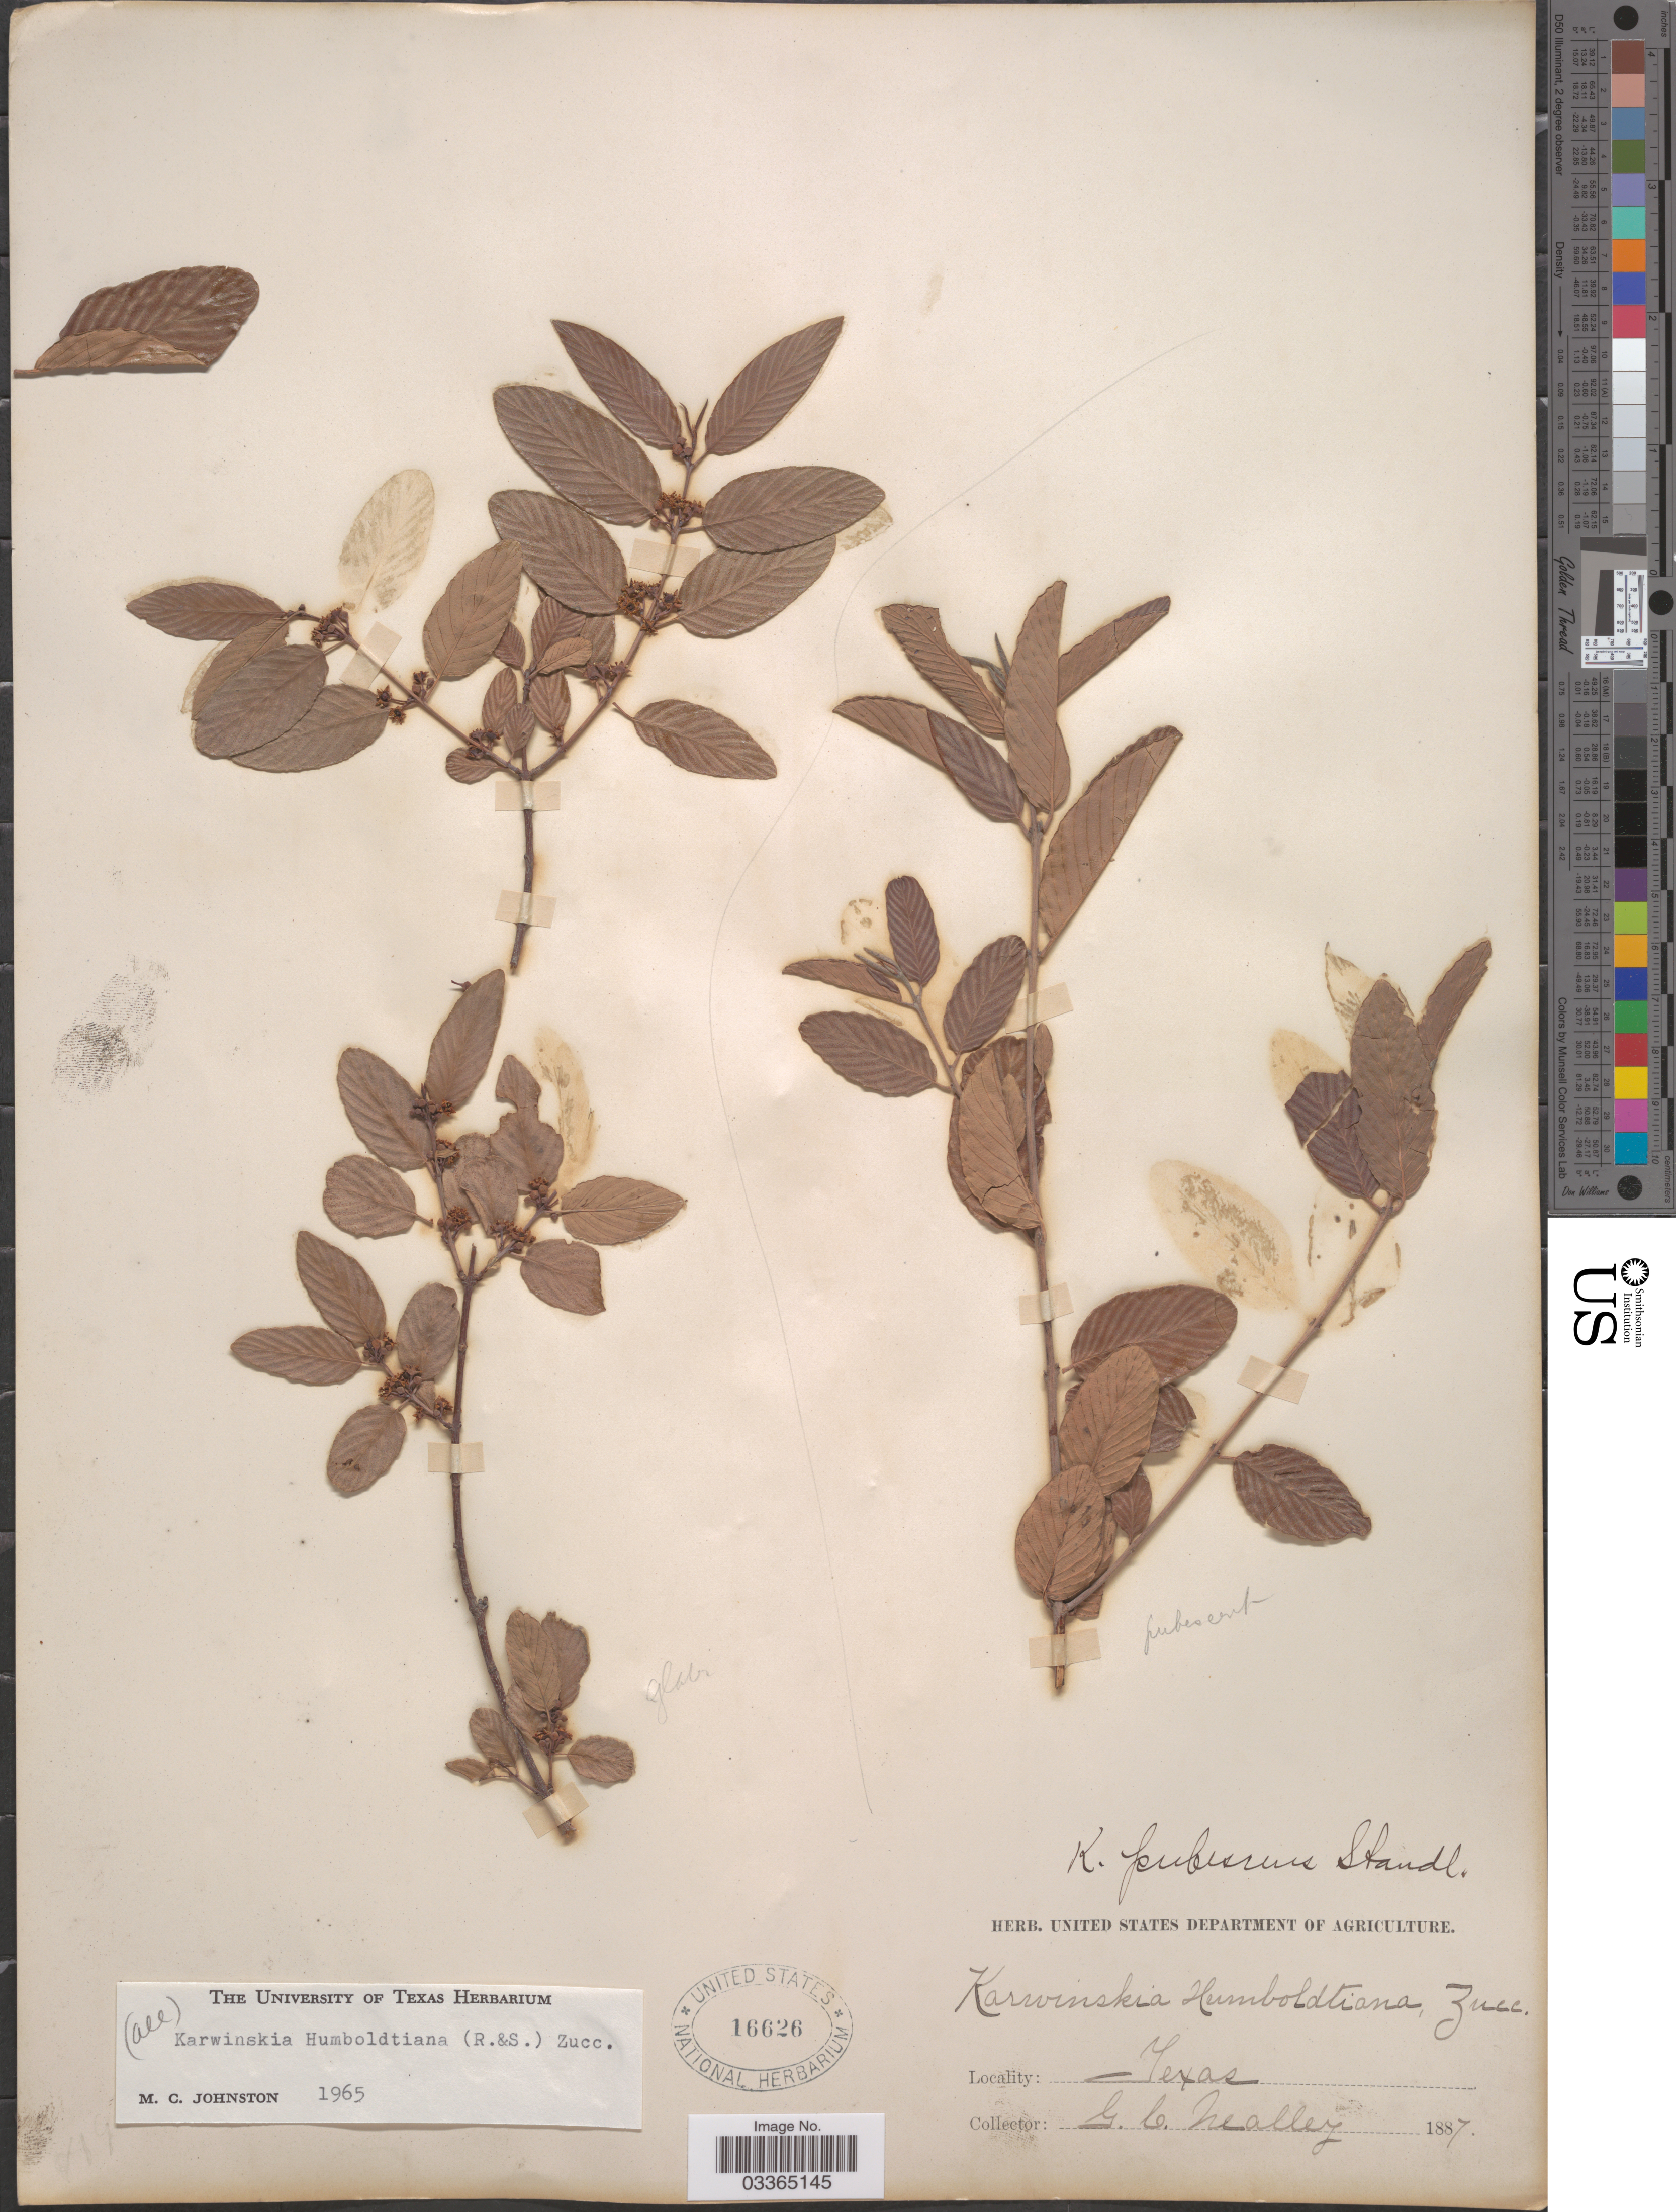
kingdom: Plantae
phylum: Tracheophyta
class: Magnoliopsida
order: Rosales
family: Rhamnaceae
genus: Karwinskia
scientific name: Karwinskia humboldtiana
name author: (Schult.) Zucc.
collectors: G. C. Nealley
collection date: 1887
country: United States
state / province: Texas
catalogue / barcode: US 16626